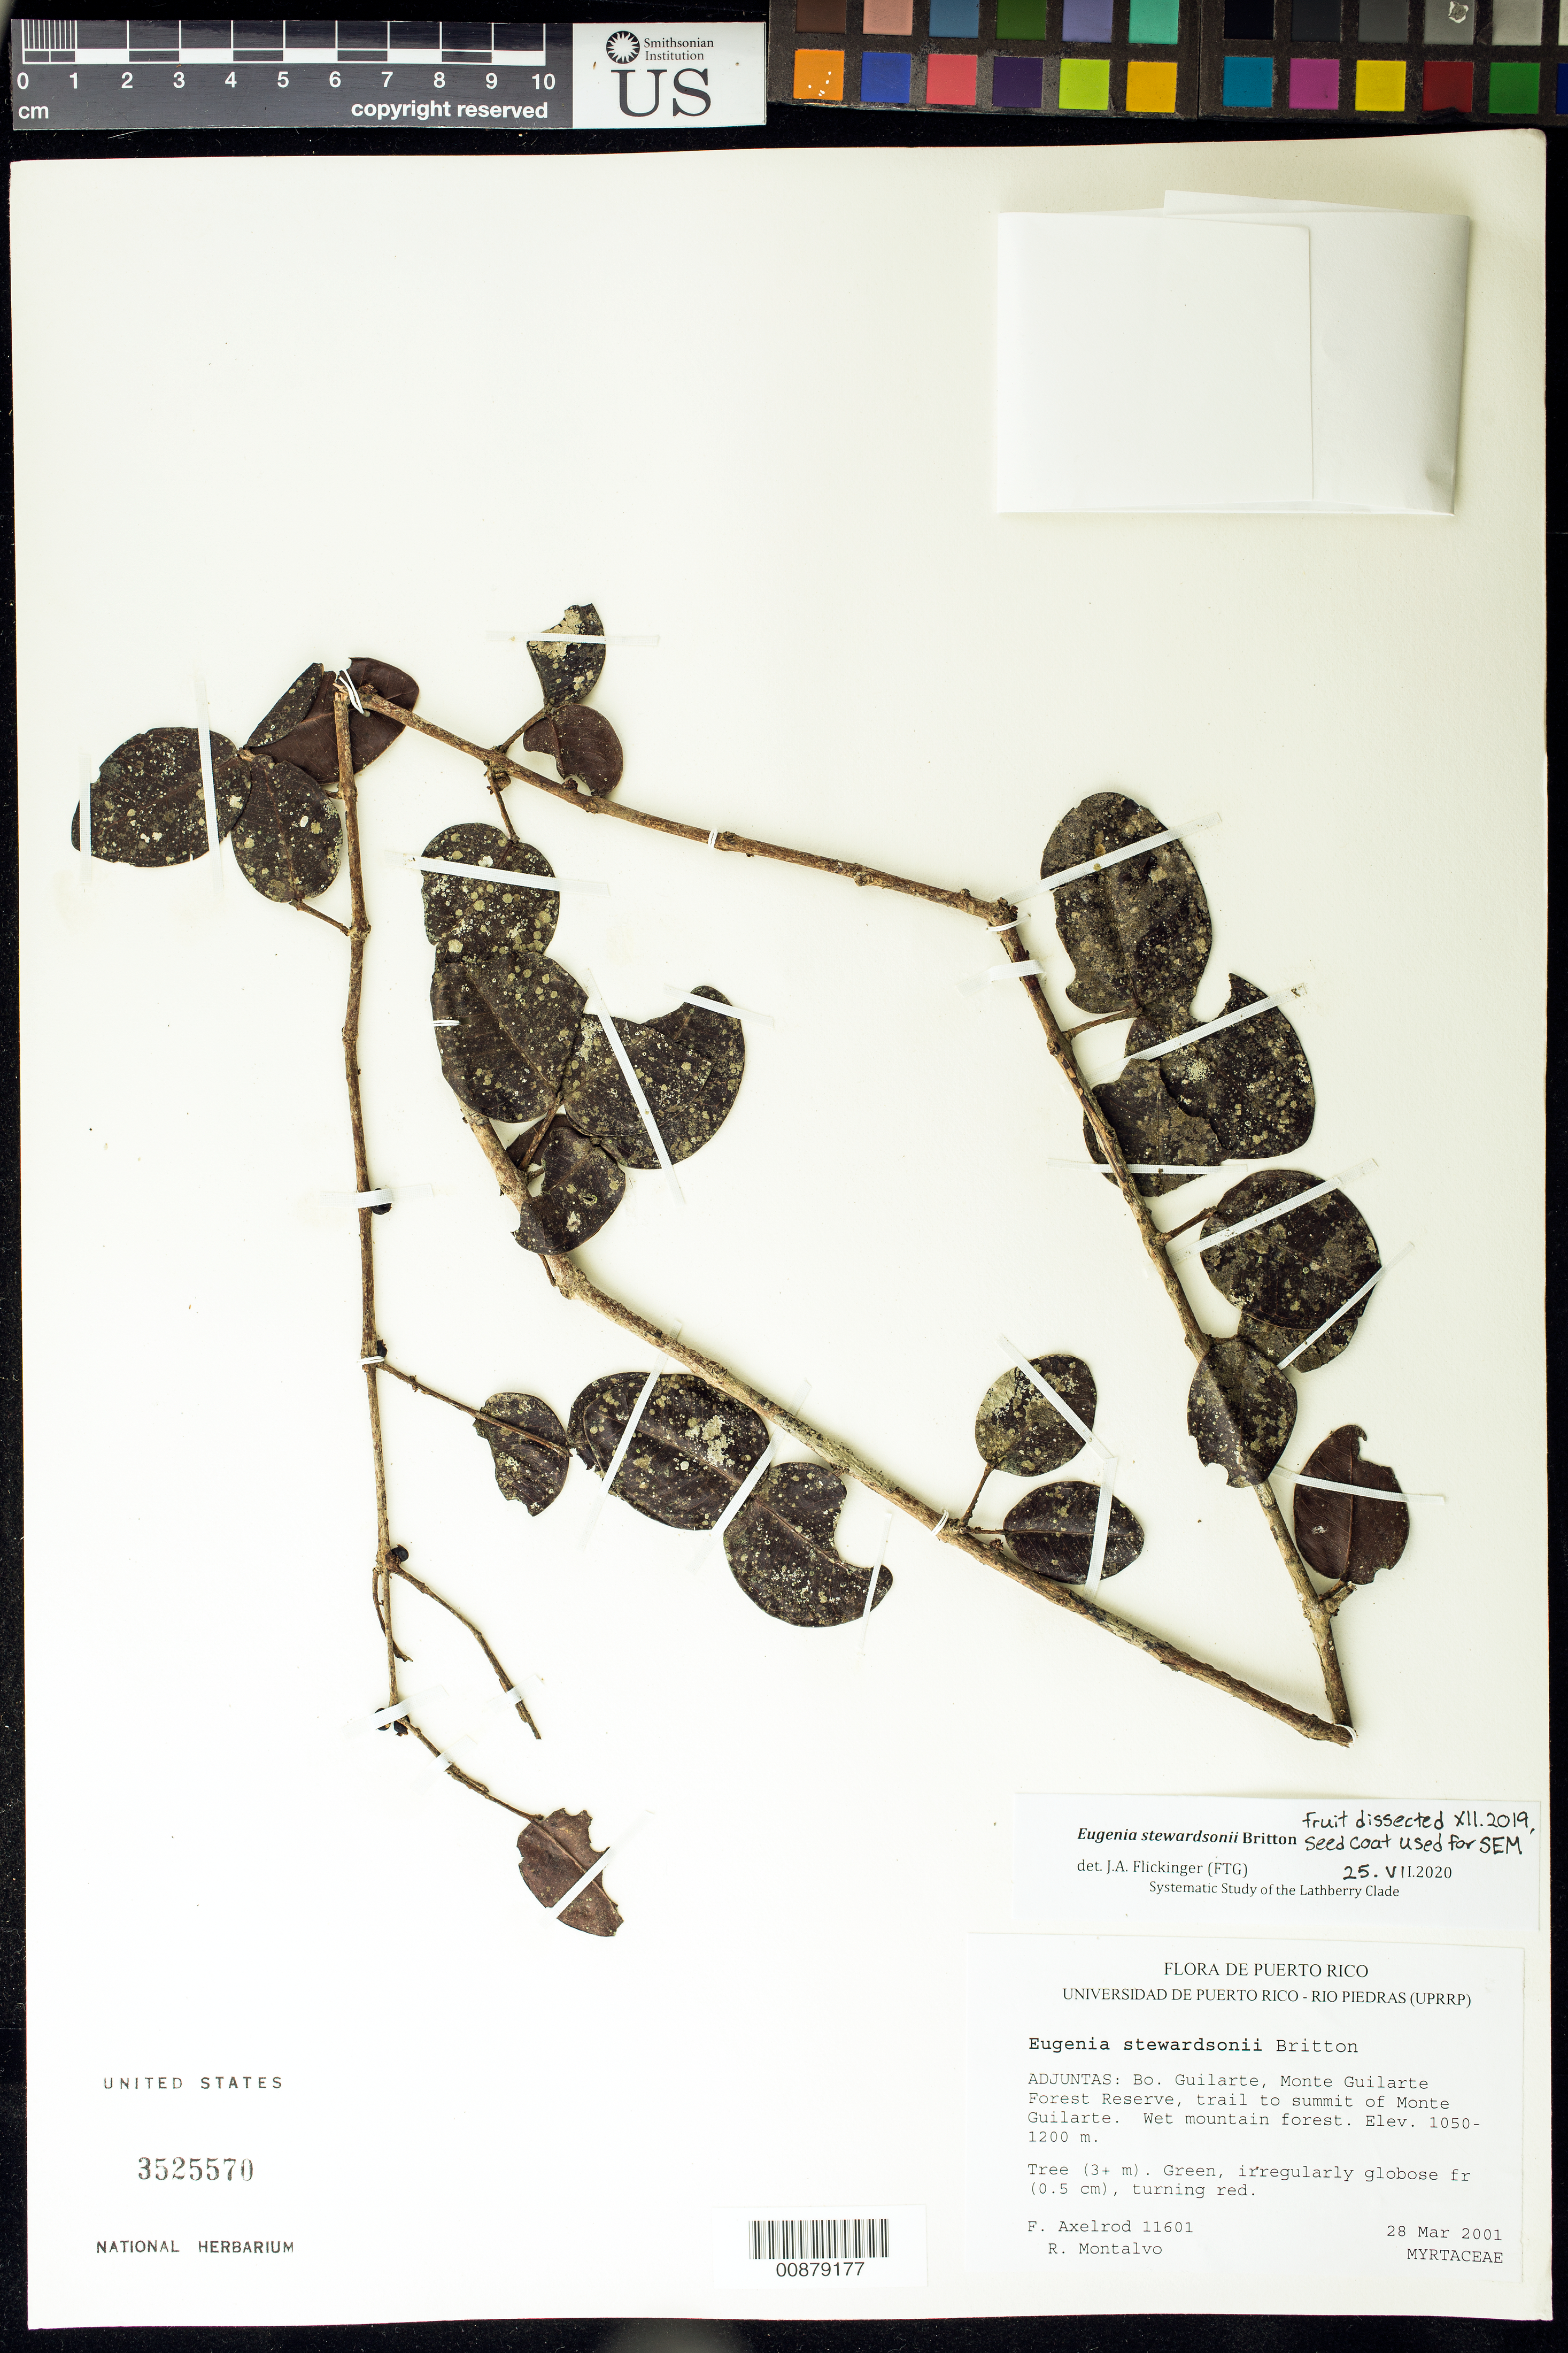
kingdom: Plantae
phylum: Tracheophyta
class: Magnoliopsida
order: Myrtales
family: Myrtaceae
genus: Eugenia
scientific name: Eugenia stewardsonii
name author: Britton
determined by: Axelrod, F. S.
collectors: F. S. Axelrod & R. Montalvo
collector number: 11601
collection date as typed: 28 Mar 2001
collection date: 2001-03-28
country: Puerto Rico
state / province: Adjuntas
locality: Bo. Guilarte, Monte Guilarte Forest Reserve, trail to summit of Monte Guilarte.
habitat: Wet mountain forest.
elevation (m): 1050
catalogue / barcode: US 3525570